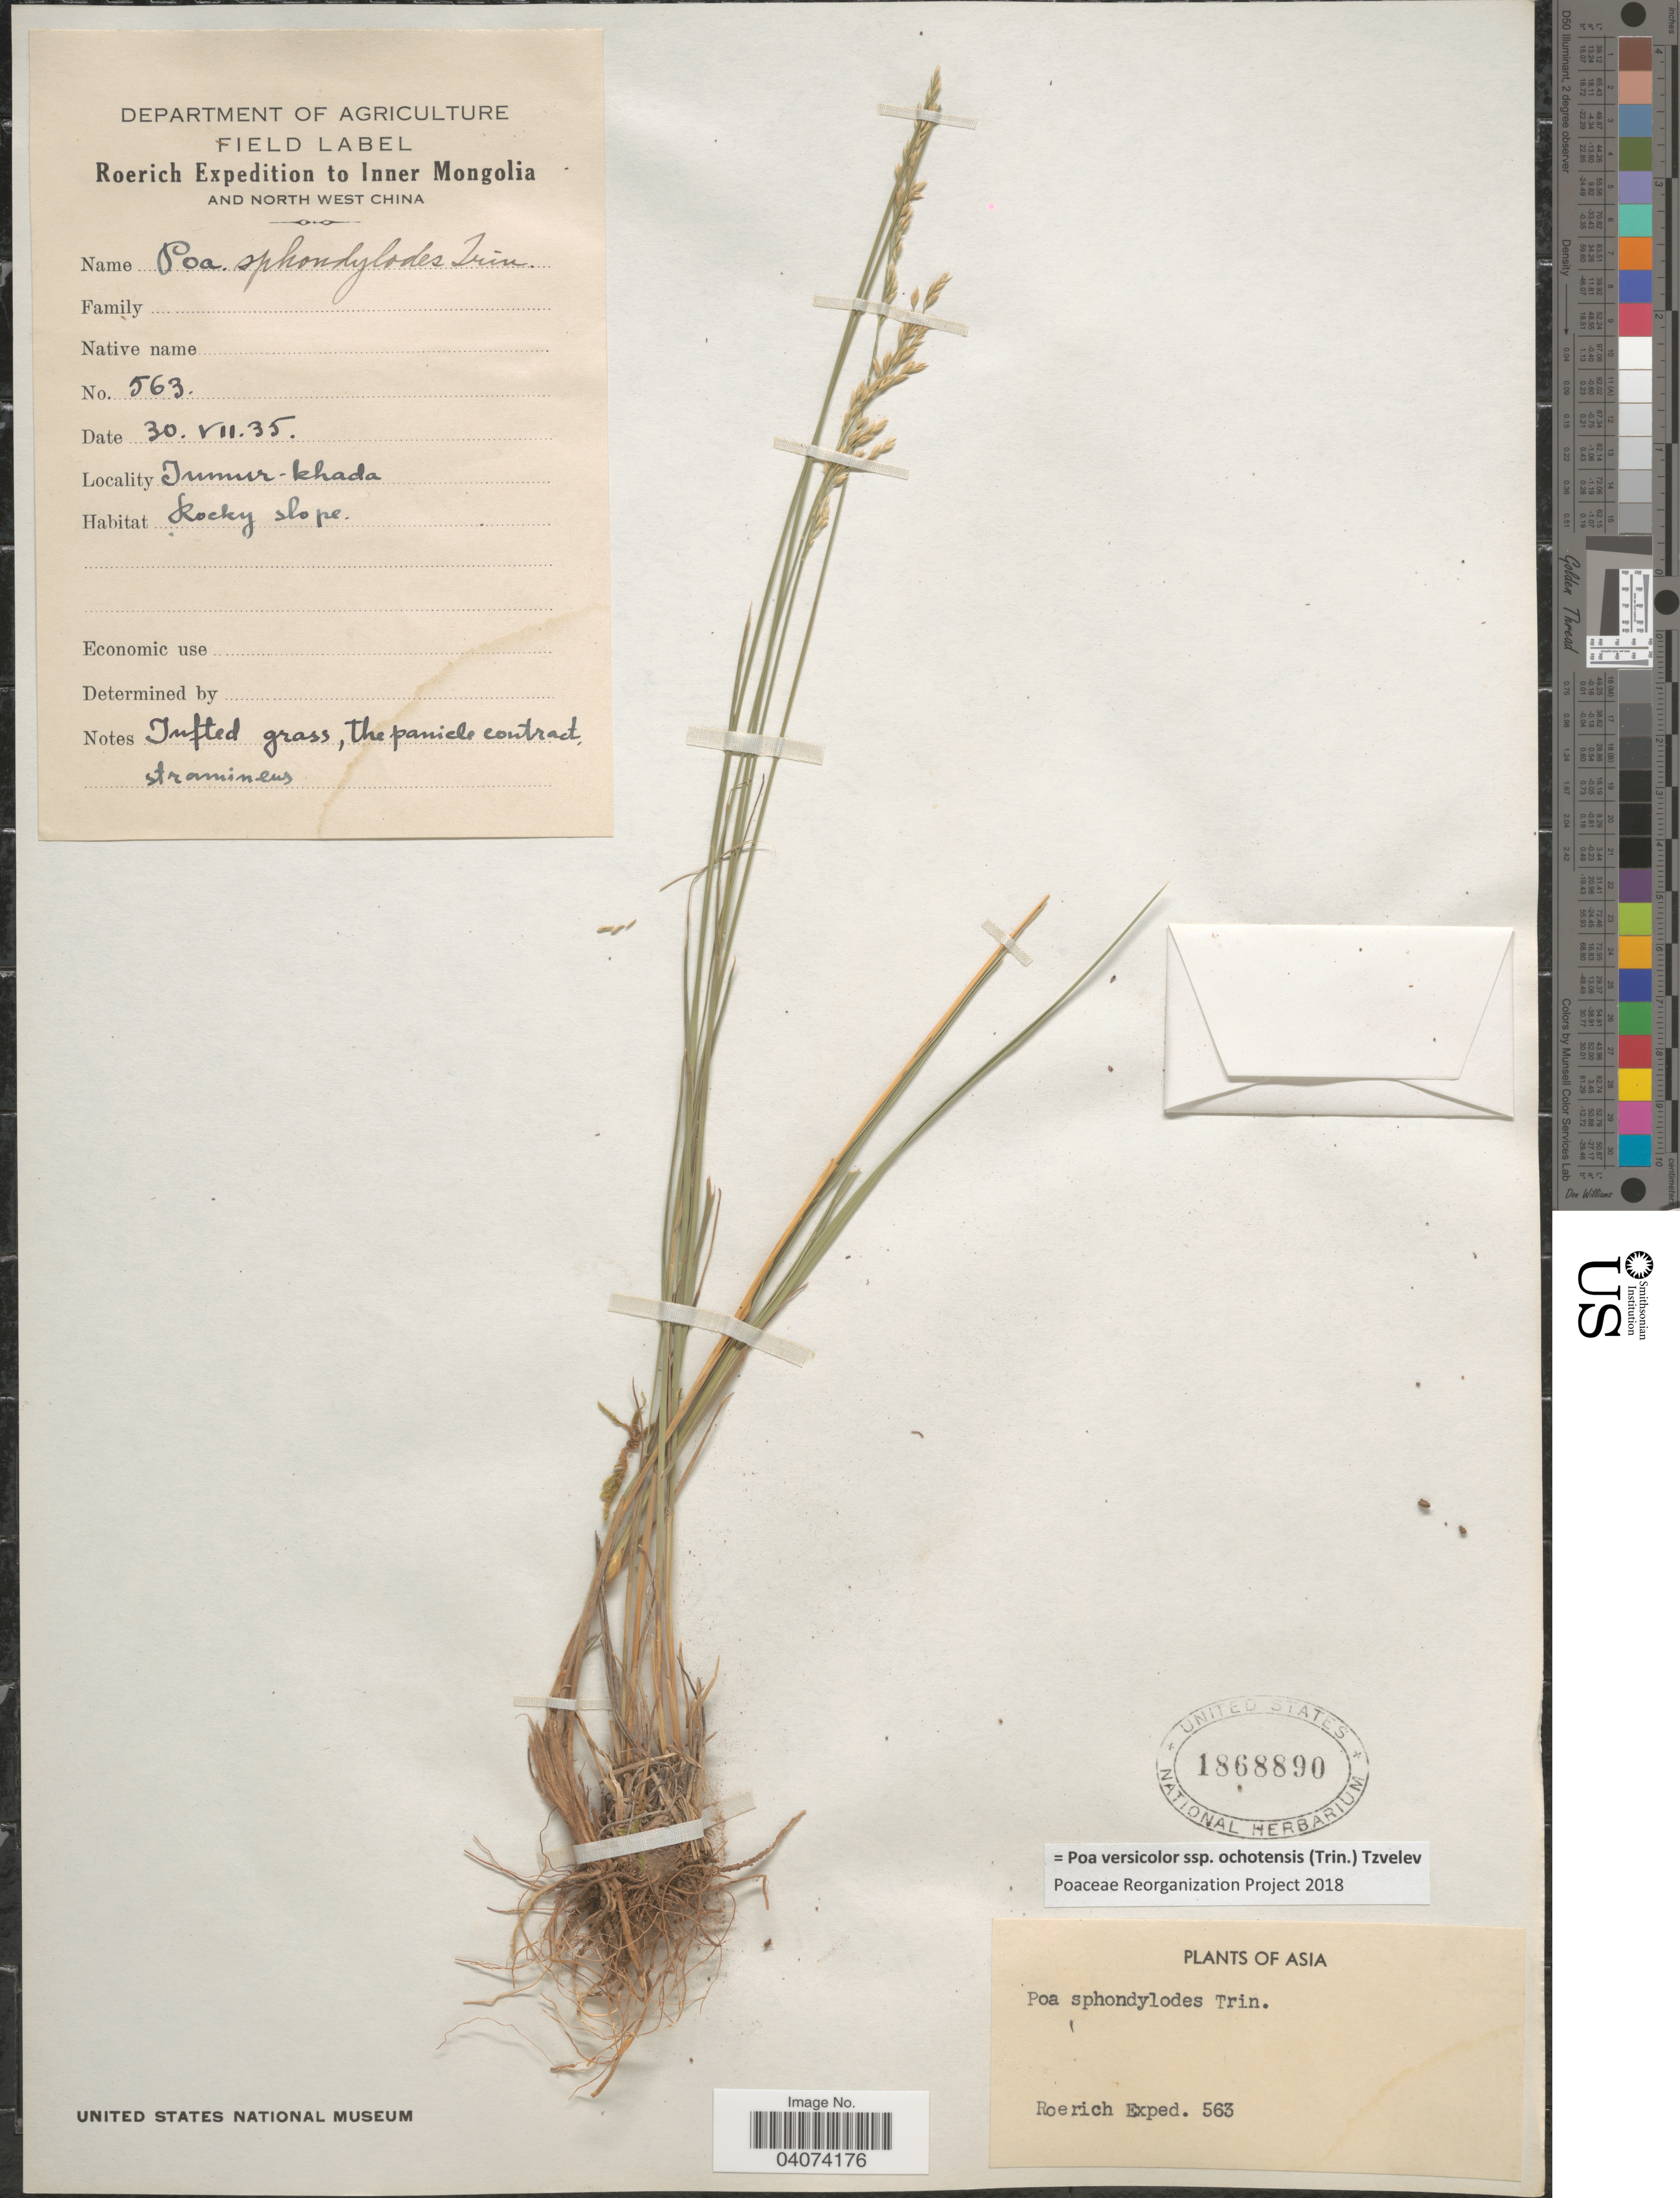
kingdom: Plantae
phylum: Tracheophyta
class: Liliopsida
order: Poales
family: Poaceae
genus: Poa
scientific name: Poa versicolor subsp. ochotensis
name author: (Trin.) Tzvelev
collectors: Roerich Expedition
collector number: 563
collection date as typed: Transcribed d/m/y: 30/7/35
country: China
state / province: Nei Monggol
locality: Inner Mongolia and North West China. Jumur-khada.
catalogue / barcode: US 1868890